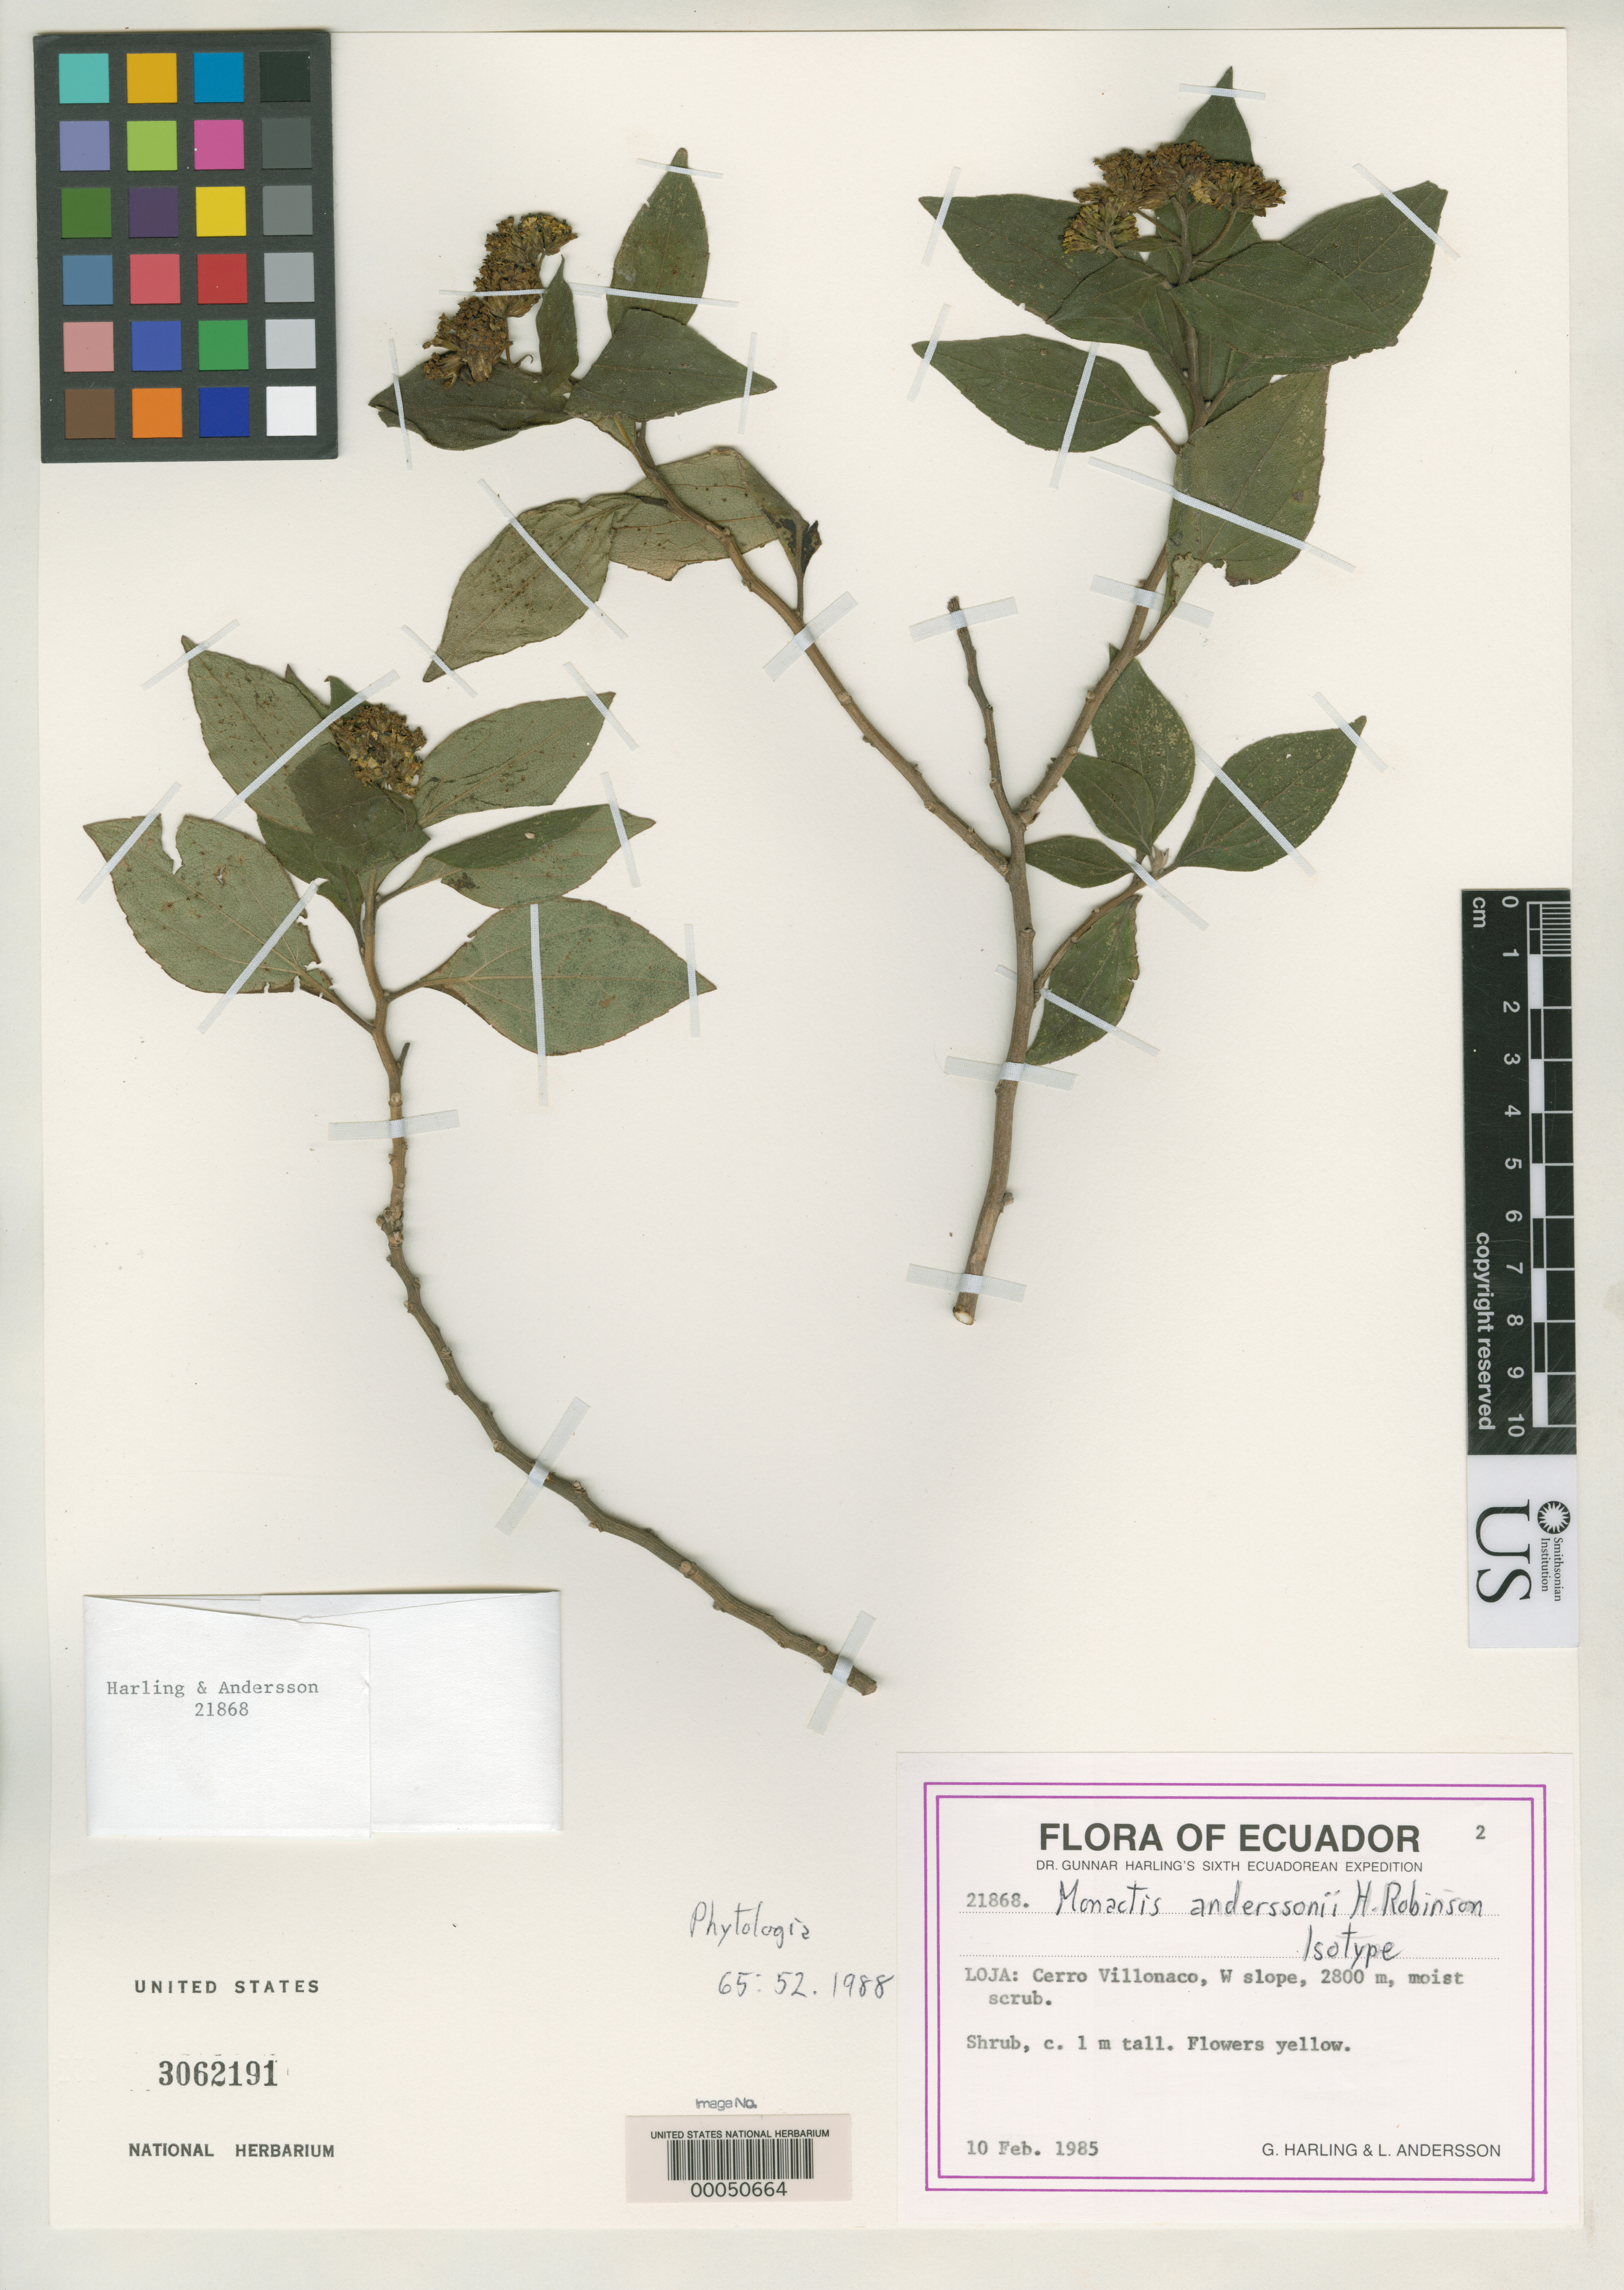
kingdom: Plantae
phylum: Tracheophyta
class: Magnoliopsida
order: Asterales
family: Asteraceae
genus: Monactis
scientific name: Monactis anderssoni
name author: H. Rob.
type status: Isotype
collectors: G. Garling & L. Andersson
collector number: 21868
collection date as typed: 10 Feb 1985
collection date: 1985-02-10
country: Ecuador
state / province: Loja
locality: Cerro Villanaco, W slope.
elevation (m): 2800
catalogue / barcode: US 3062191